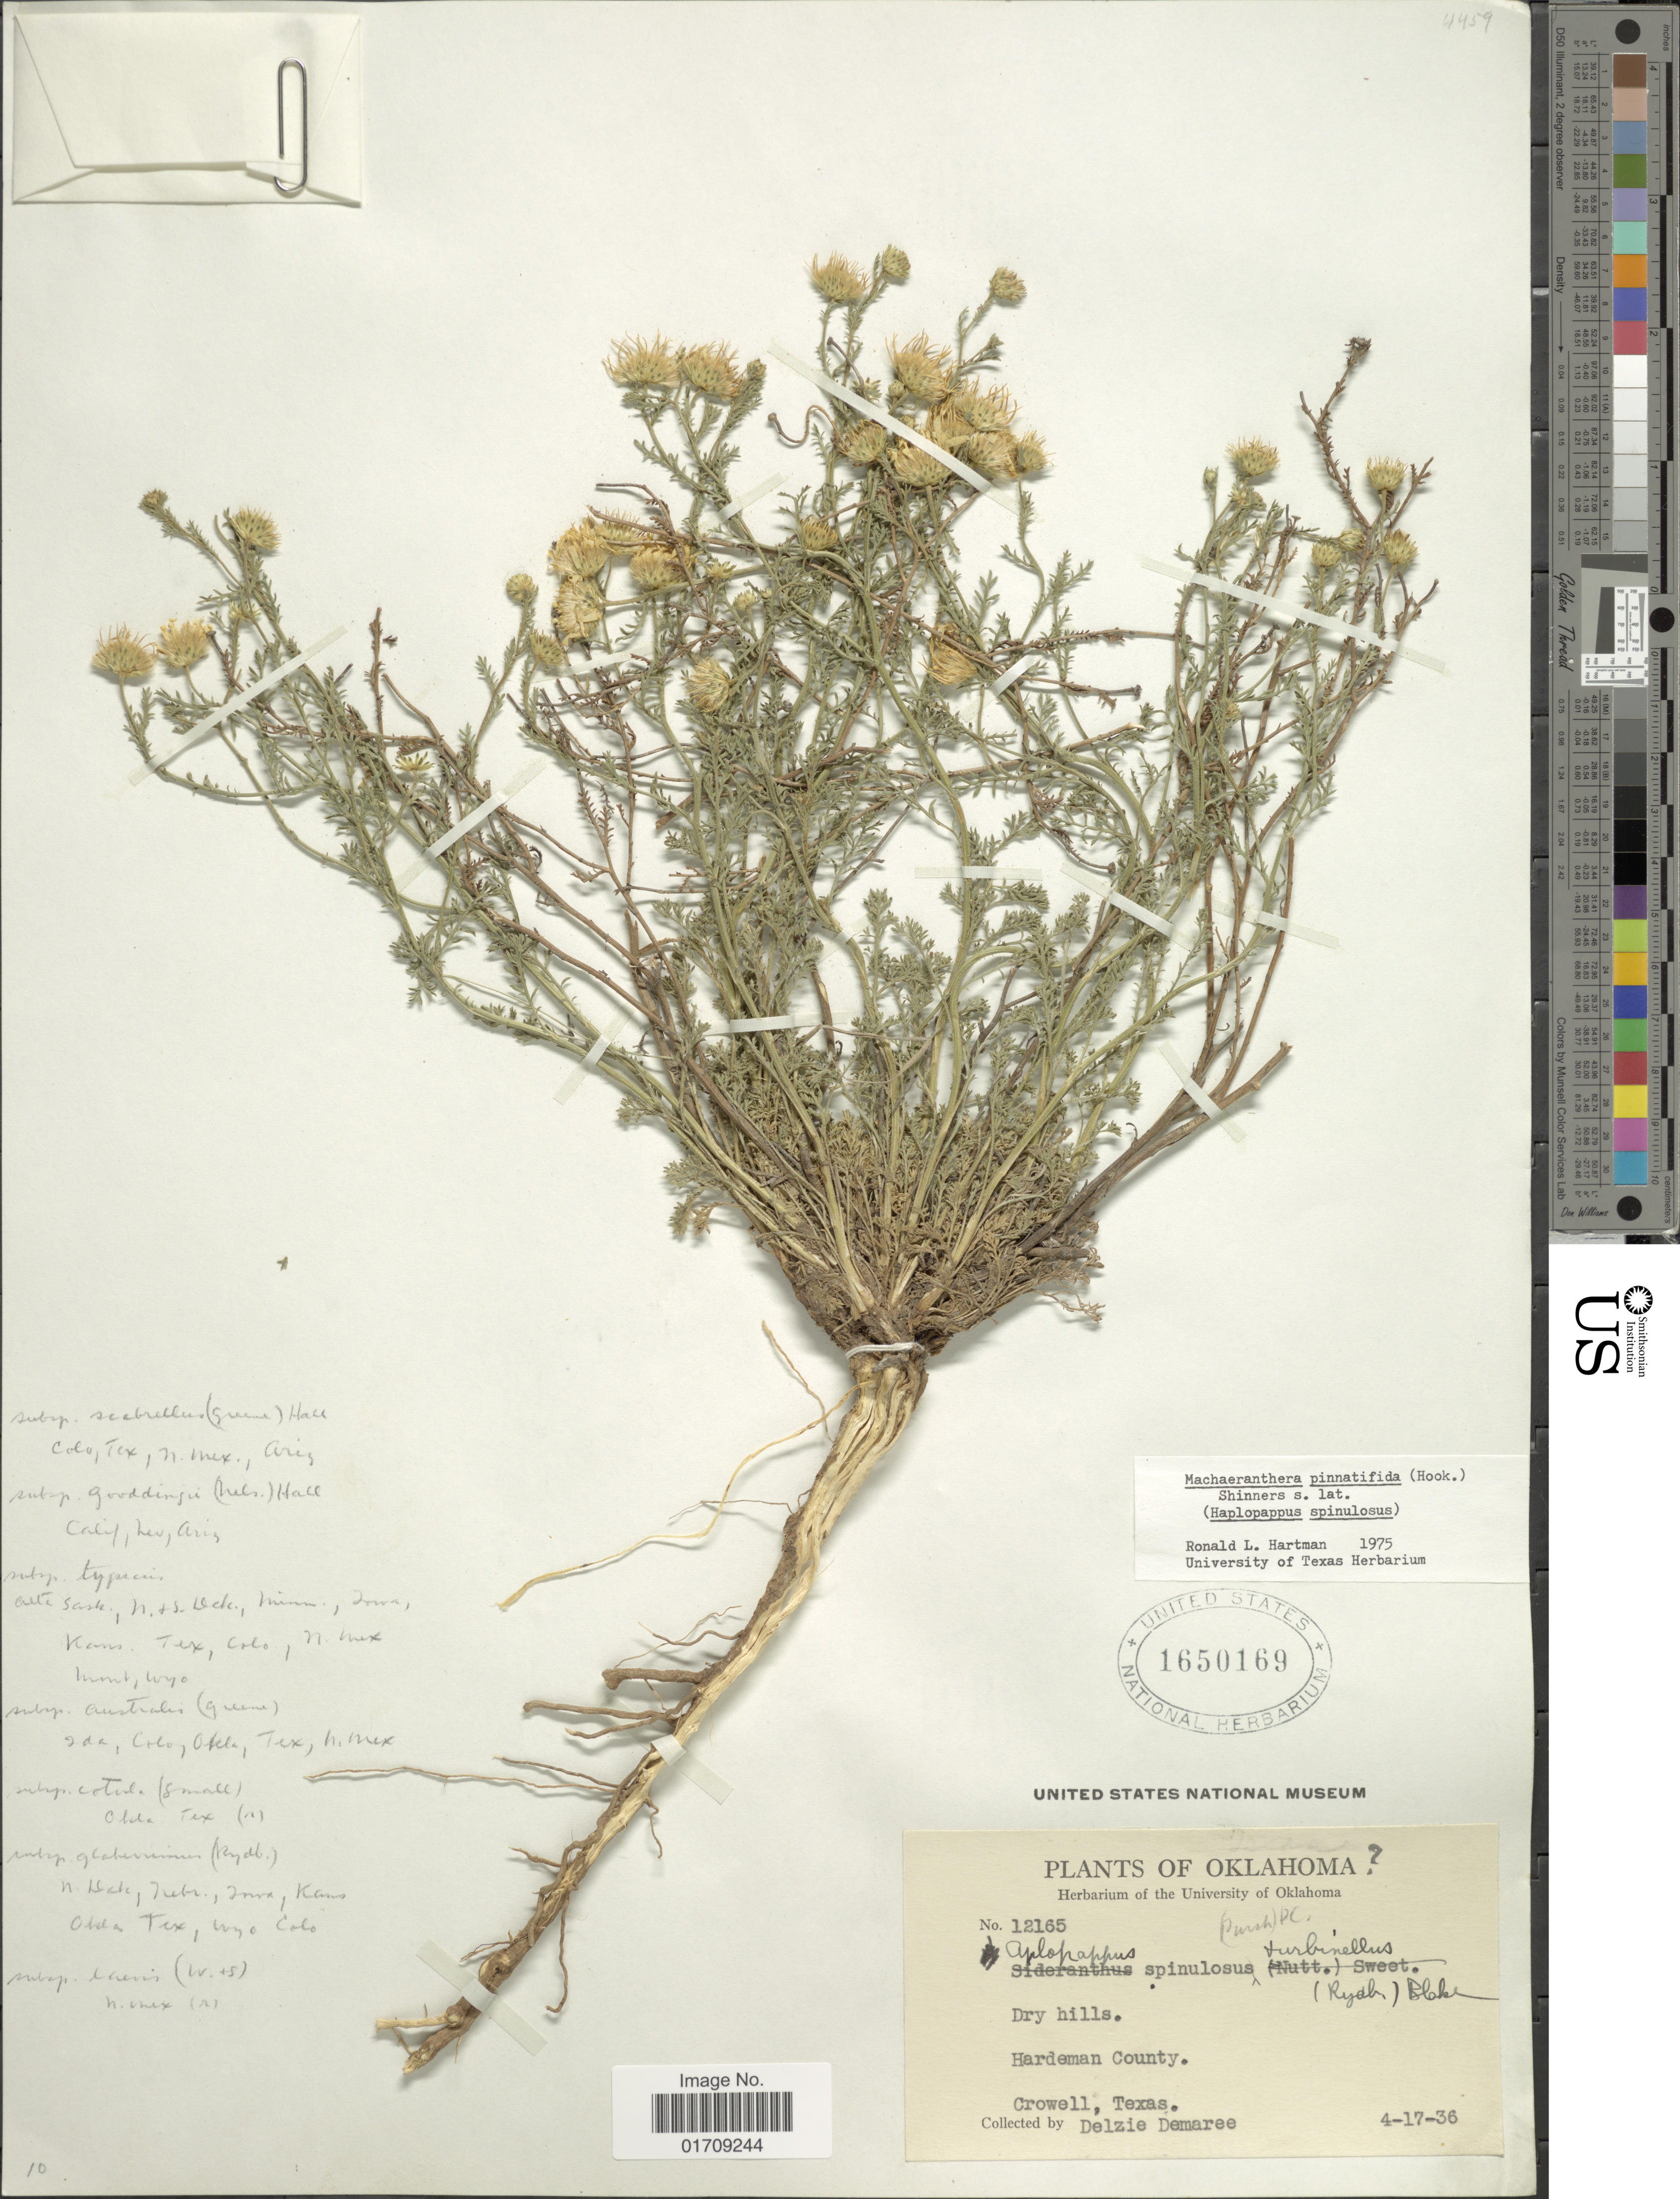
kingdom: Plantae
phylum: Tracheophyta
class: Magnoliopsida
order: Asterales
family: Asteraceae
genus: Machaeranthera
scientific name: Machaeranthera pinnatifida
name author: (Hook.) Shinners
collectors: D. Demaree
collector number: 12165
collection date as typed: Transcribed d/m/y: 17/4/36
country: United States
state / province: Oklahoma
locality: Hardeman County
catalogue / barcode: US 1650169